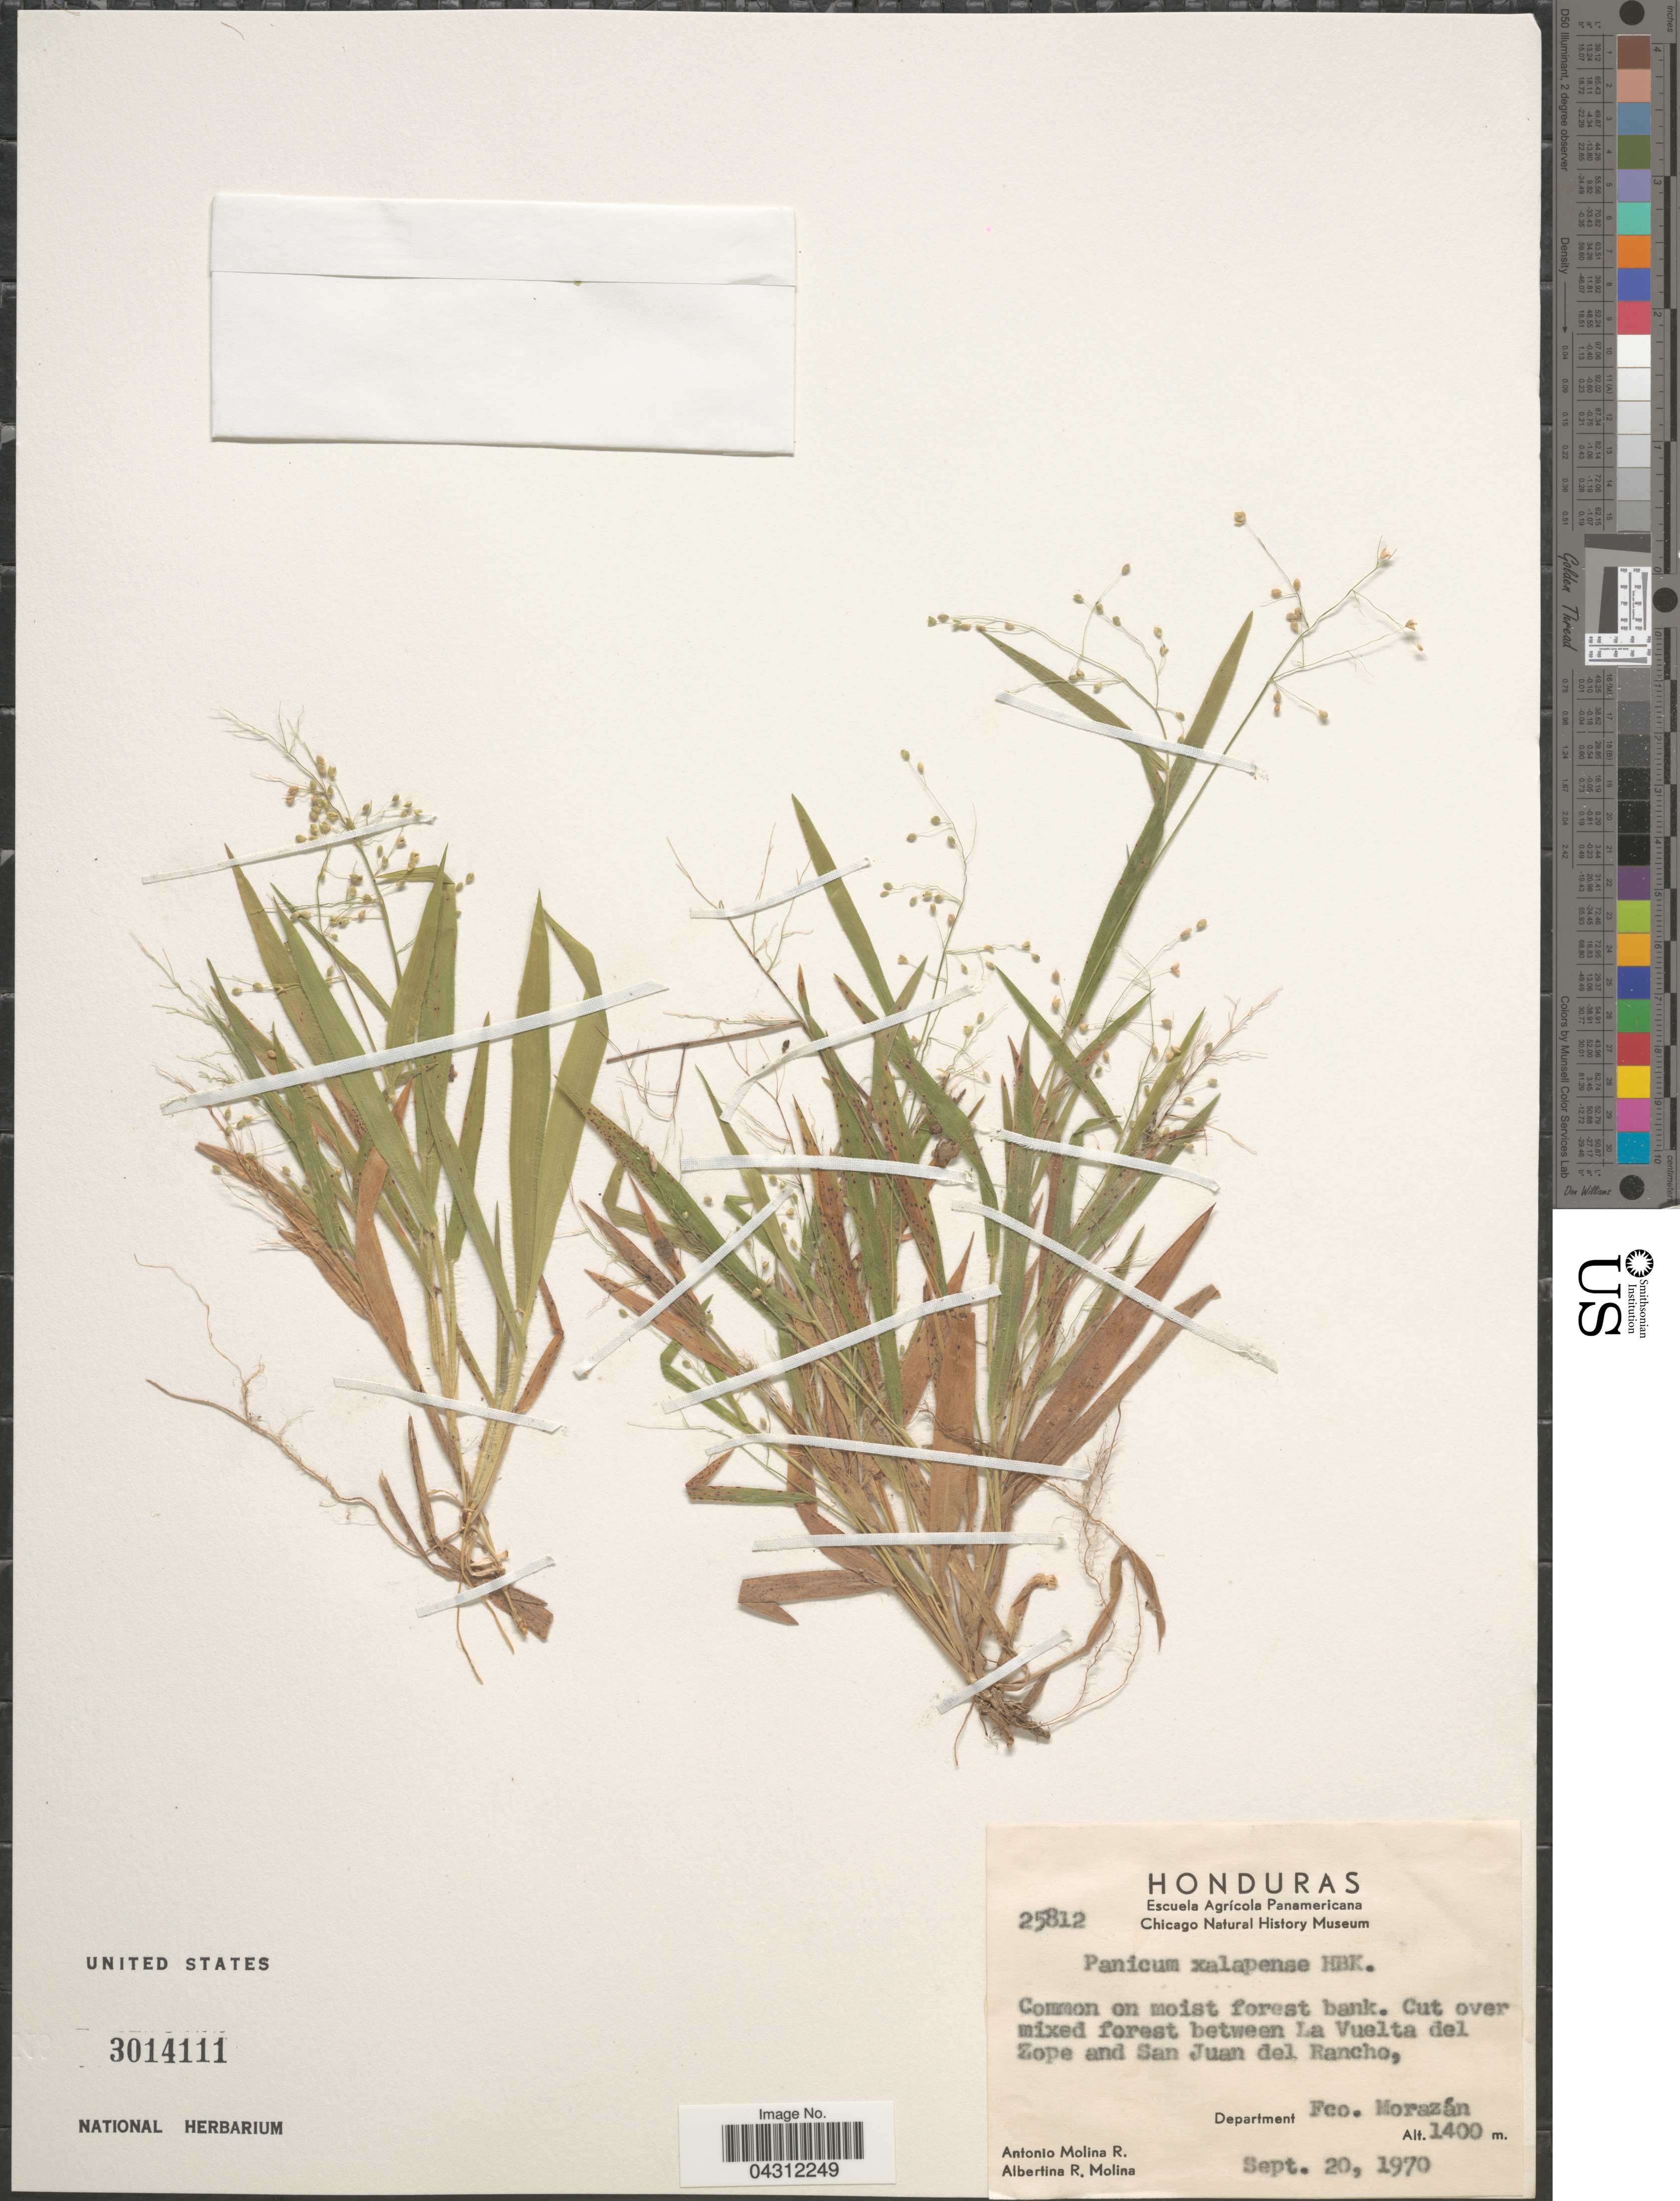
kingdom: Plantae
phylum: Tracheophyta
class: Liliopsida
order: Poales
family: Poaceae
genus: Dichanthelium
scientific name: Dichanthelium laxiflorum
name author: (Lam.) Gould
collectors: A. Molina R. & A. R. Molina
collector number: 25812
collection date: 1970-09-20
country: Honduras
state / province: Fco. Morazán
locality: between La Vuelta del Zope and San Juan del Rancho. Department Fco. Morazán.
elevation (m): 1400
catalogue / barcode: US 3014111